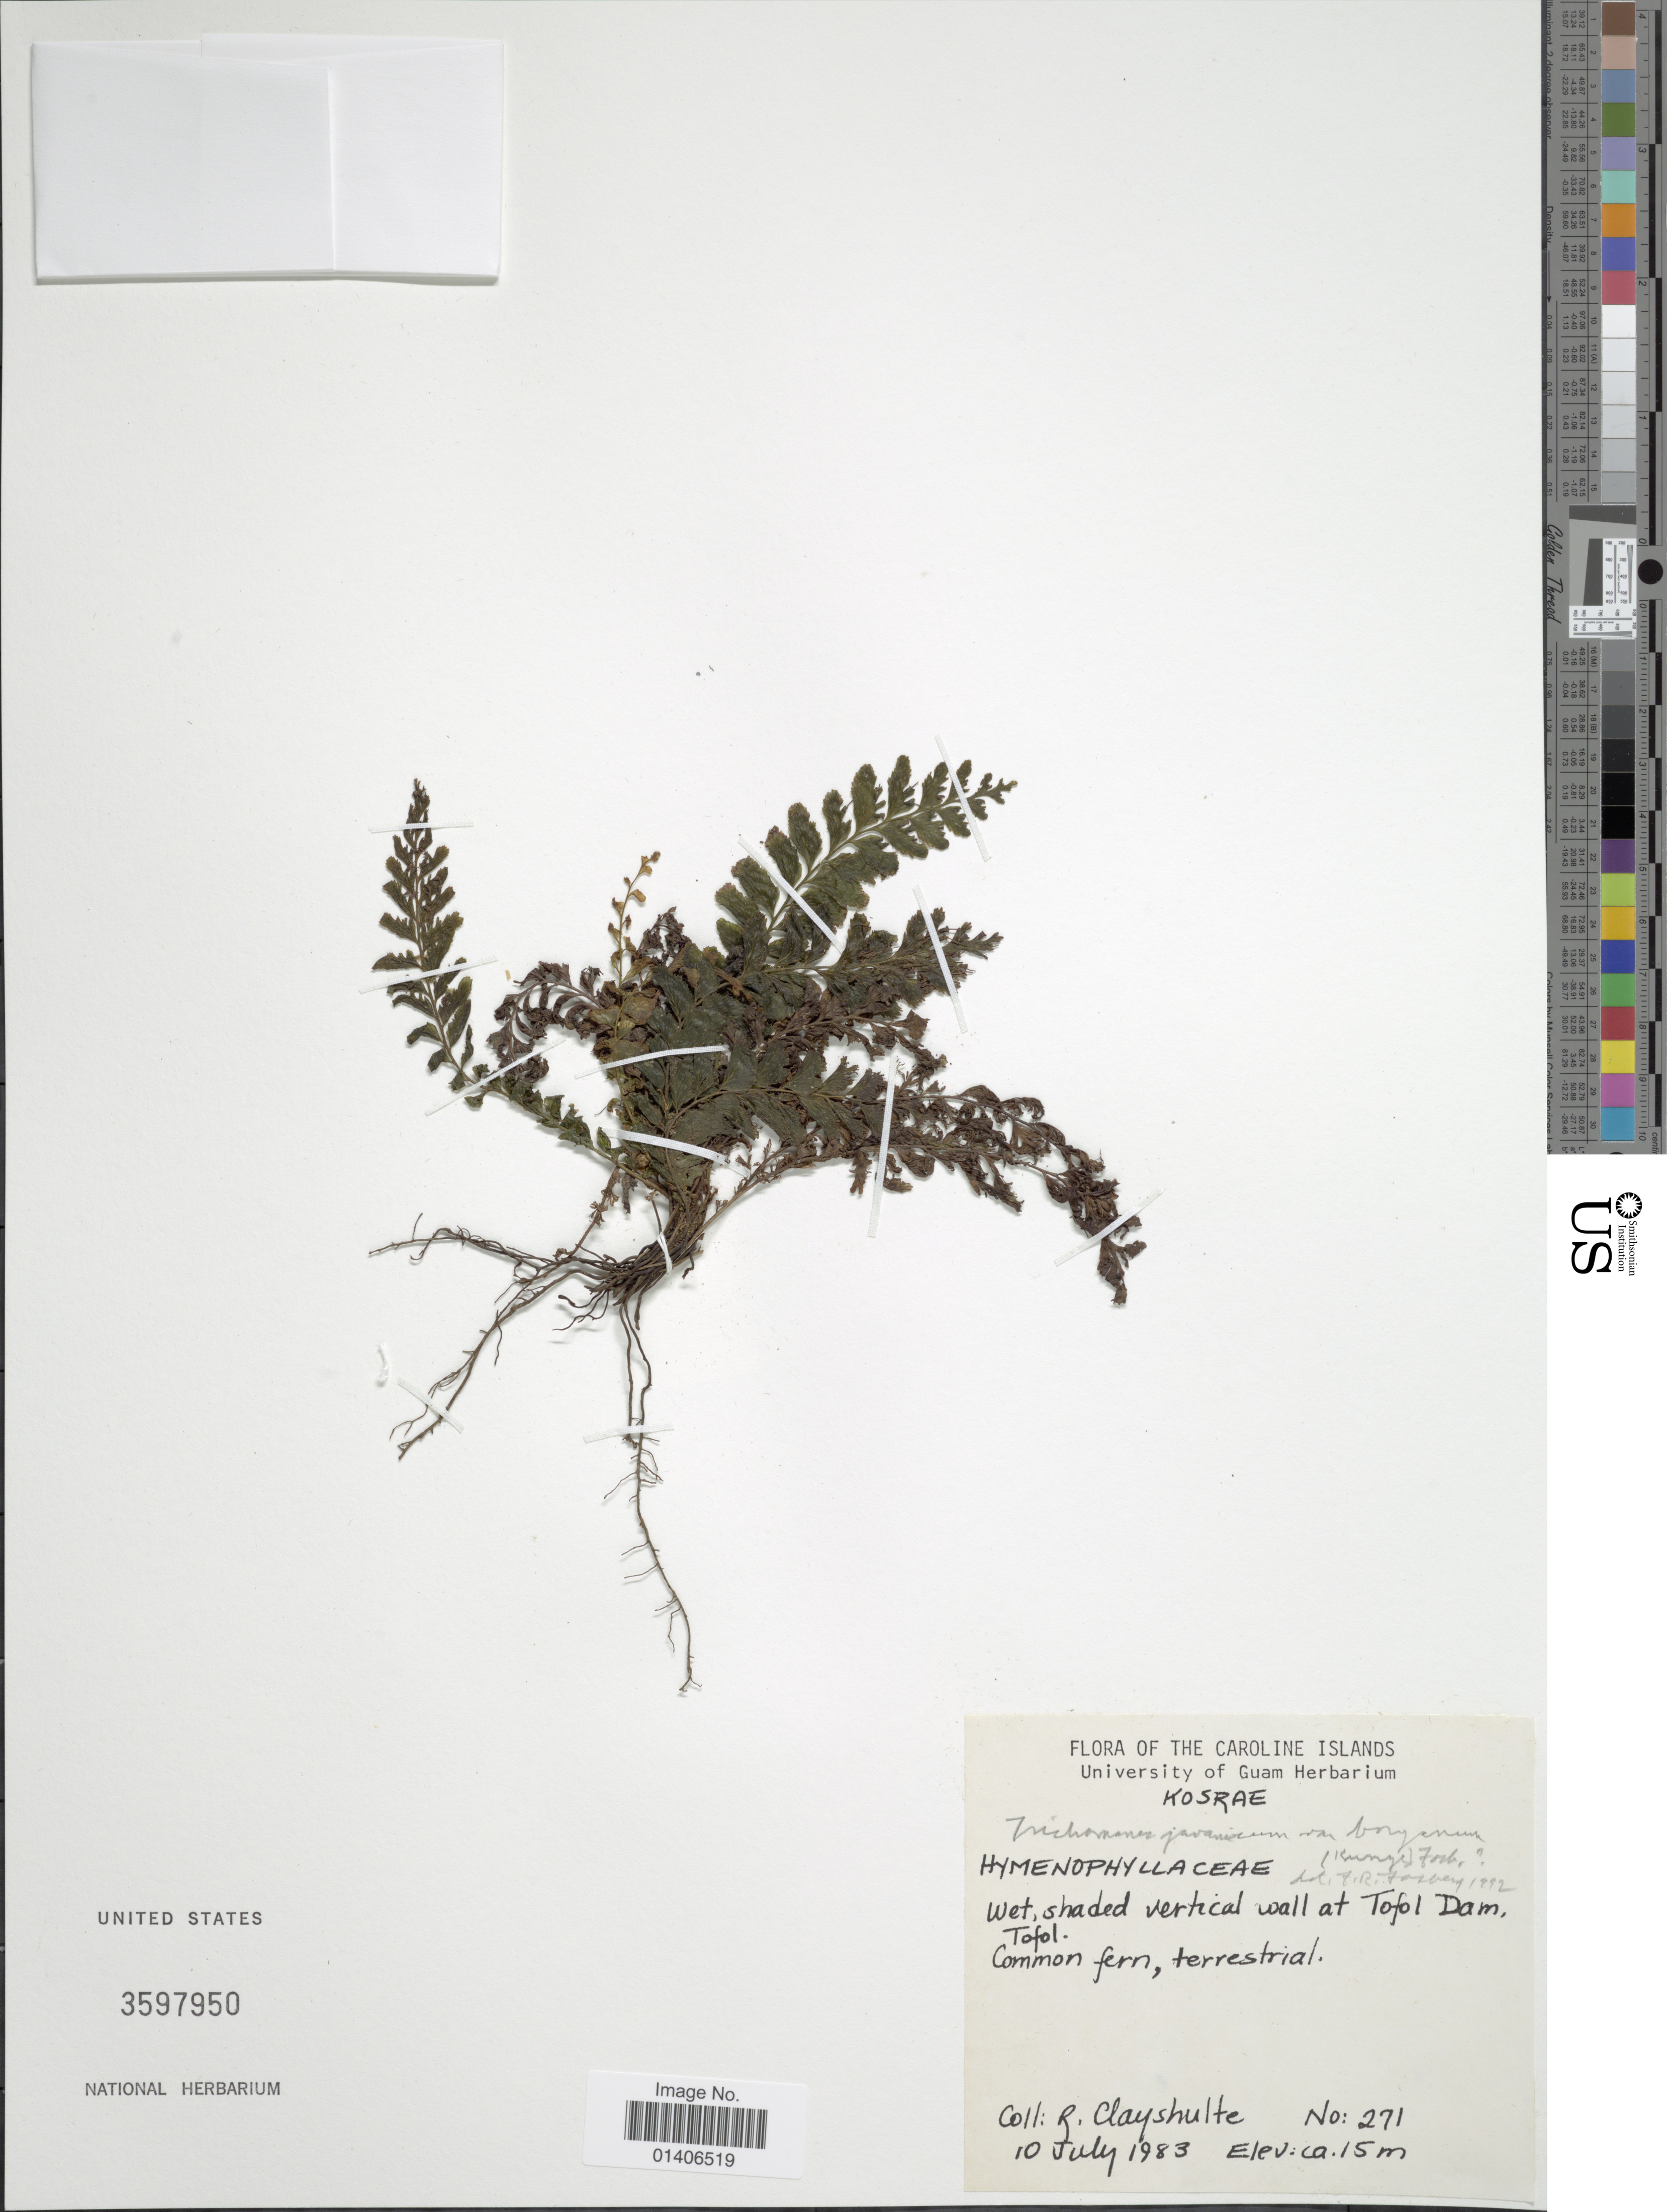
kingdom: Plantae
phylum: Tracheophyta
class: Polypodiopsida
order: Hymenophyllales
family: Hymenophyllaceae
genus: Cephalomanes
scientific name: Cephalomanes atrovirens subsp. boryanum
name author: (Kunze) K. Iwats.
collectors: R. Clayshulte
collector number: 271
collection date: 1983-07-10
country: Micronesia, Federated States of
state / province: Kosrae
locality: The Caroline Islands, wet shaded vertical wall at Tofol Dan, Tofol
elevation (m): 15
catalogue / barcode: US 3597950